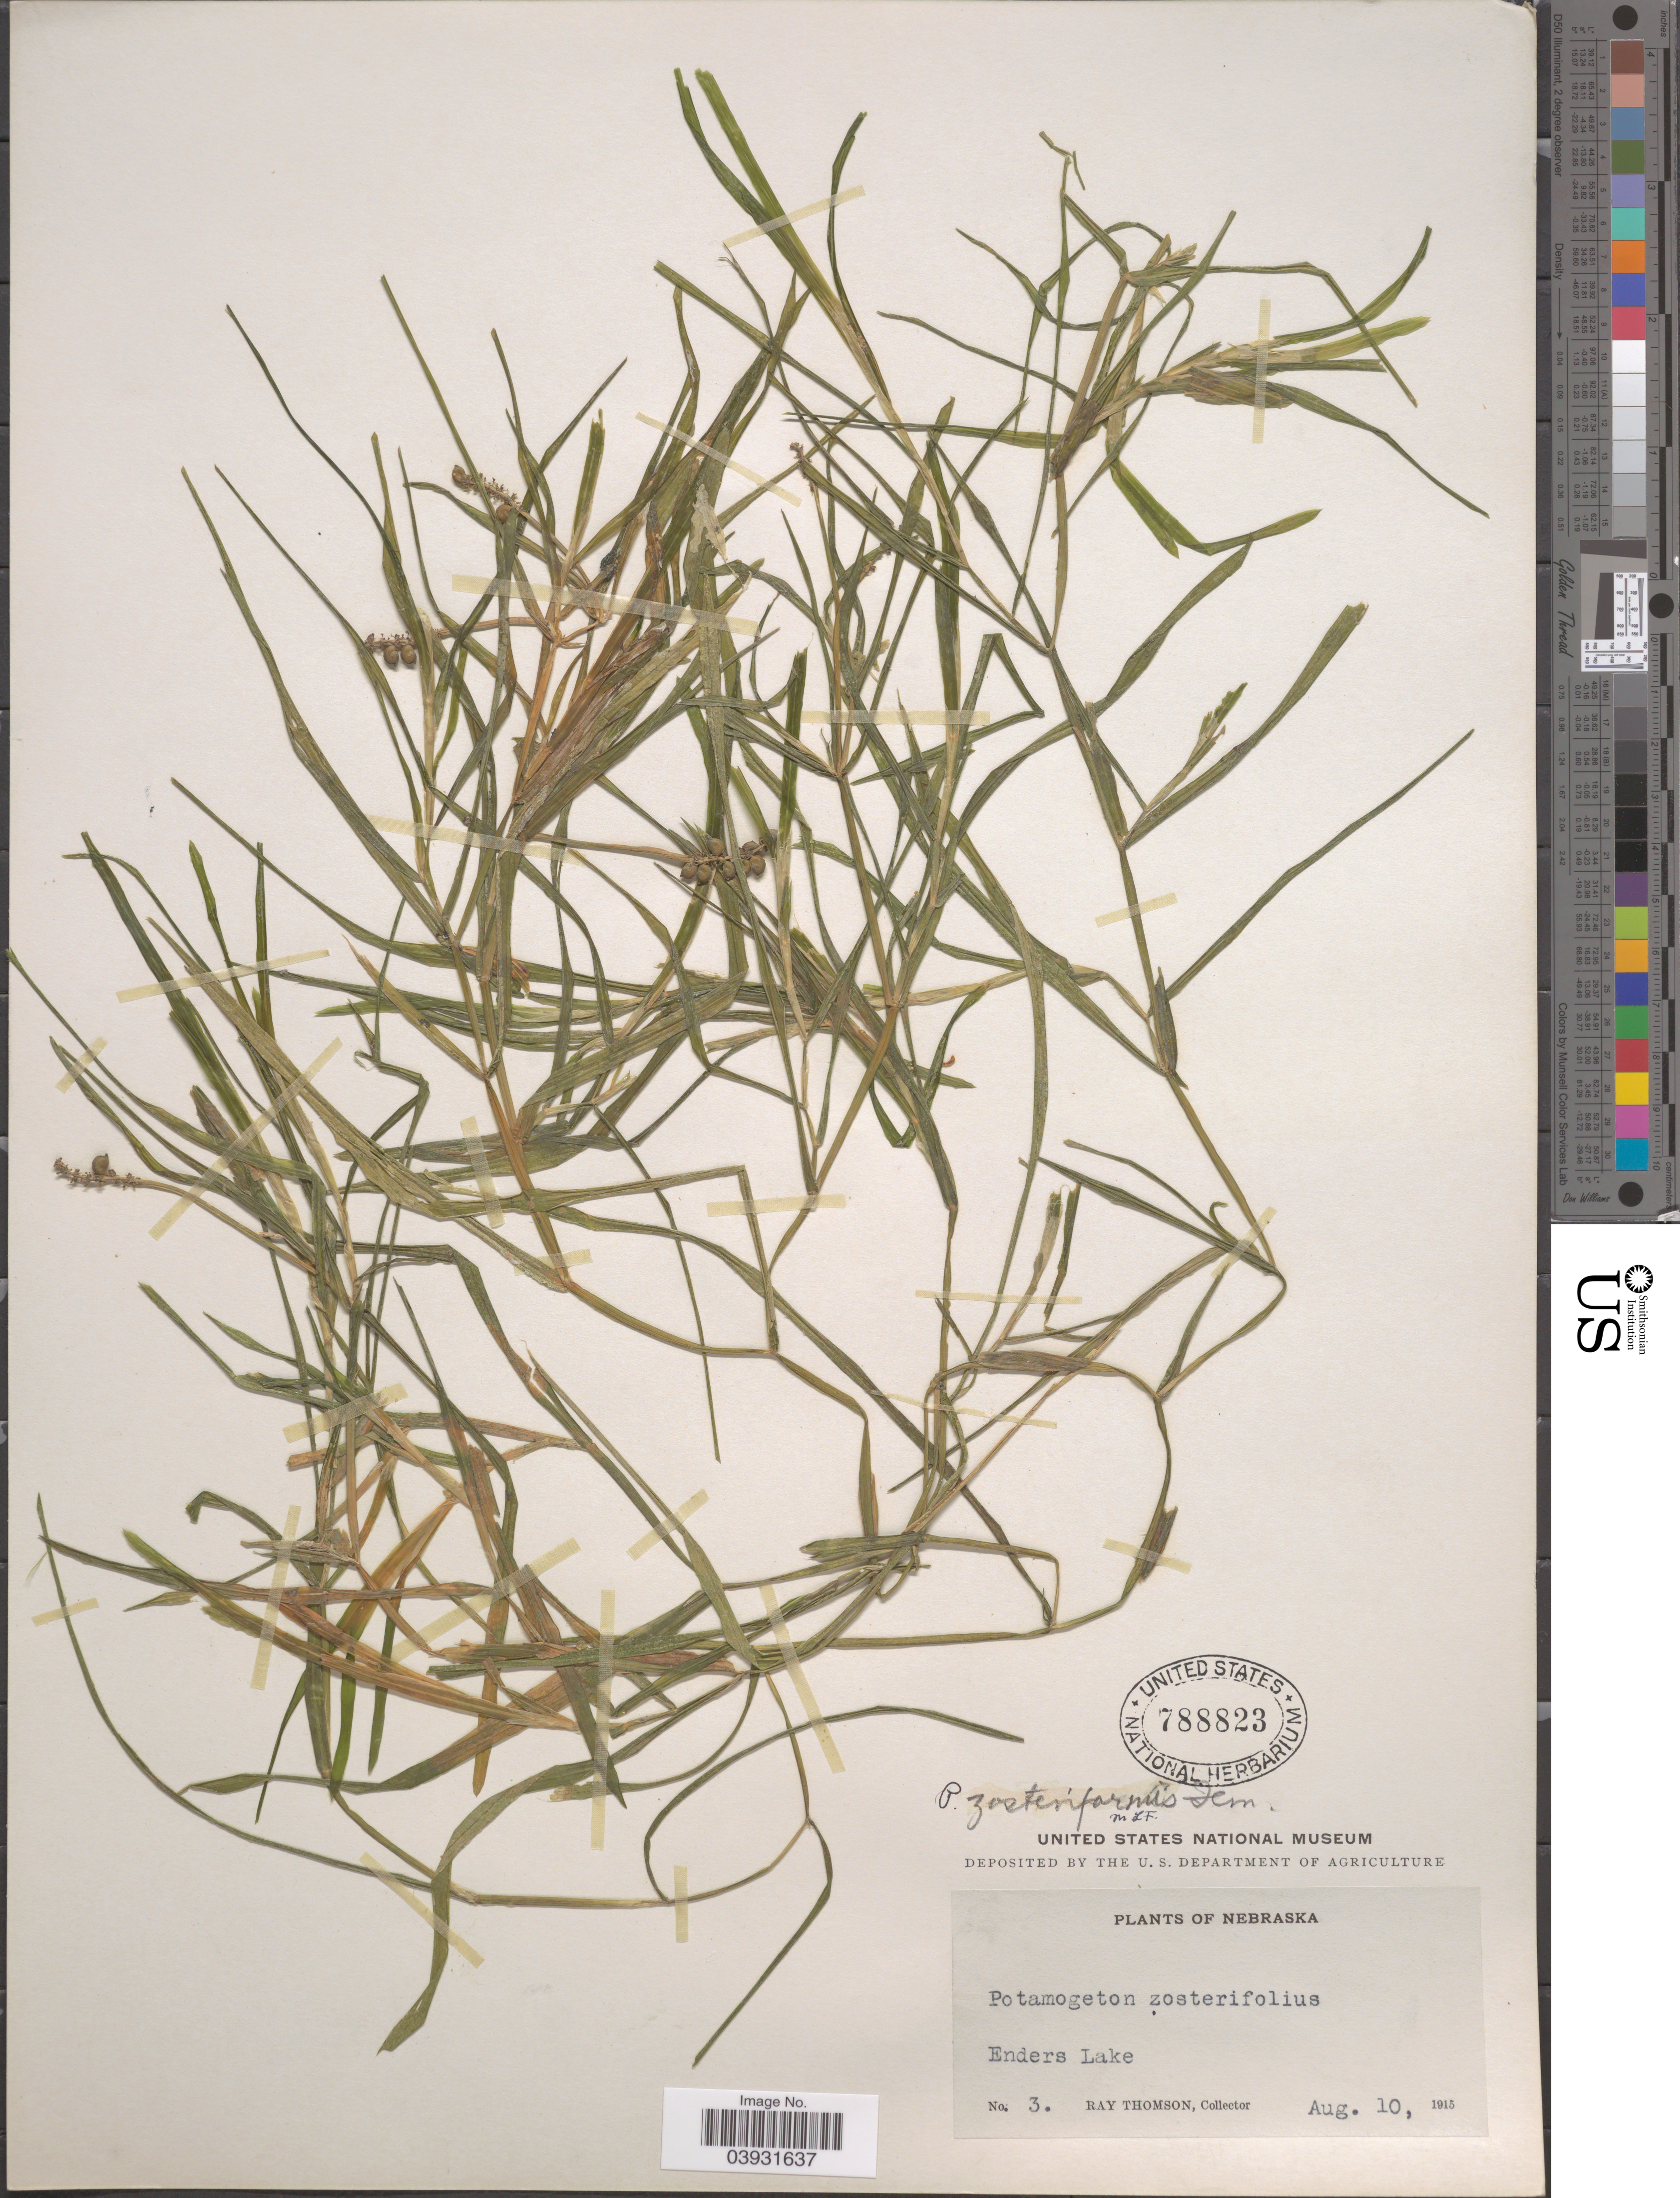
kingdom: Plantae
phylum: Tracheophyta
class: Liliopsida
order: Alismatales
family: Potamogetonaceae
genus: Potamogeton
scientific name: Potamogeton zosterifolius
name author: Schumach.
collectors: R. Thomson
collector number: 3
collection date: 1915-08-10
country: United States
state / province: Nebraska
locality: Enders Lake.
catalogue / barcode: US 788823